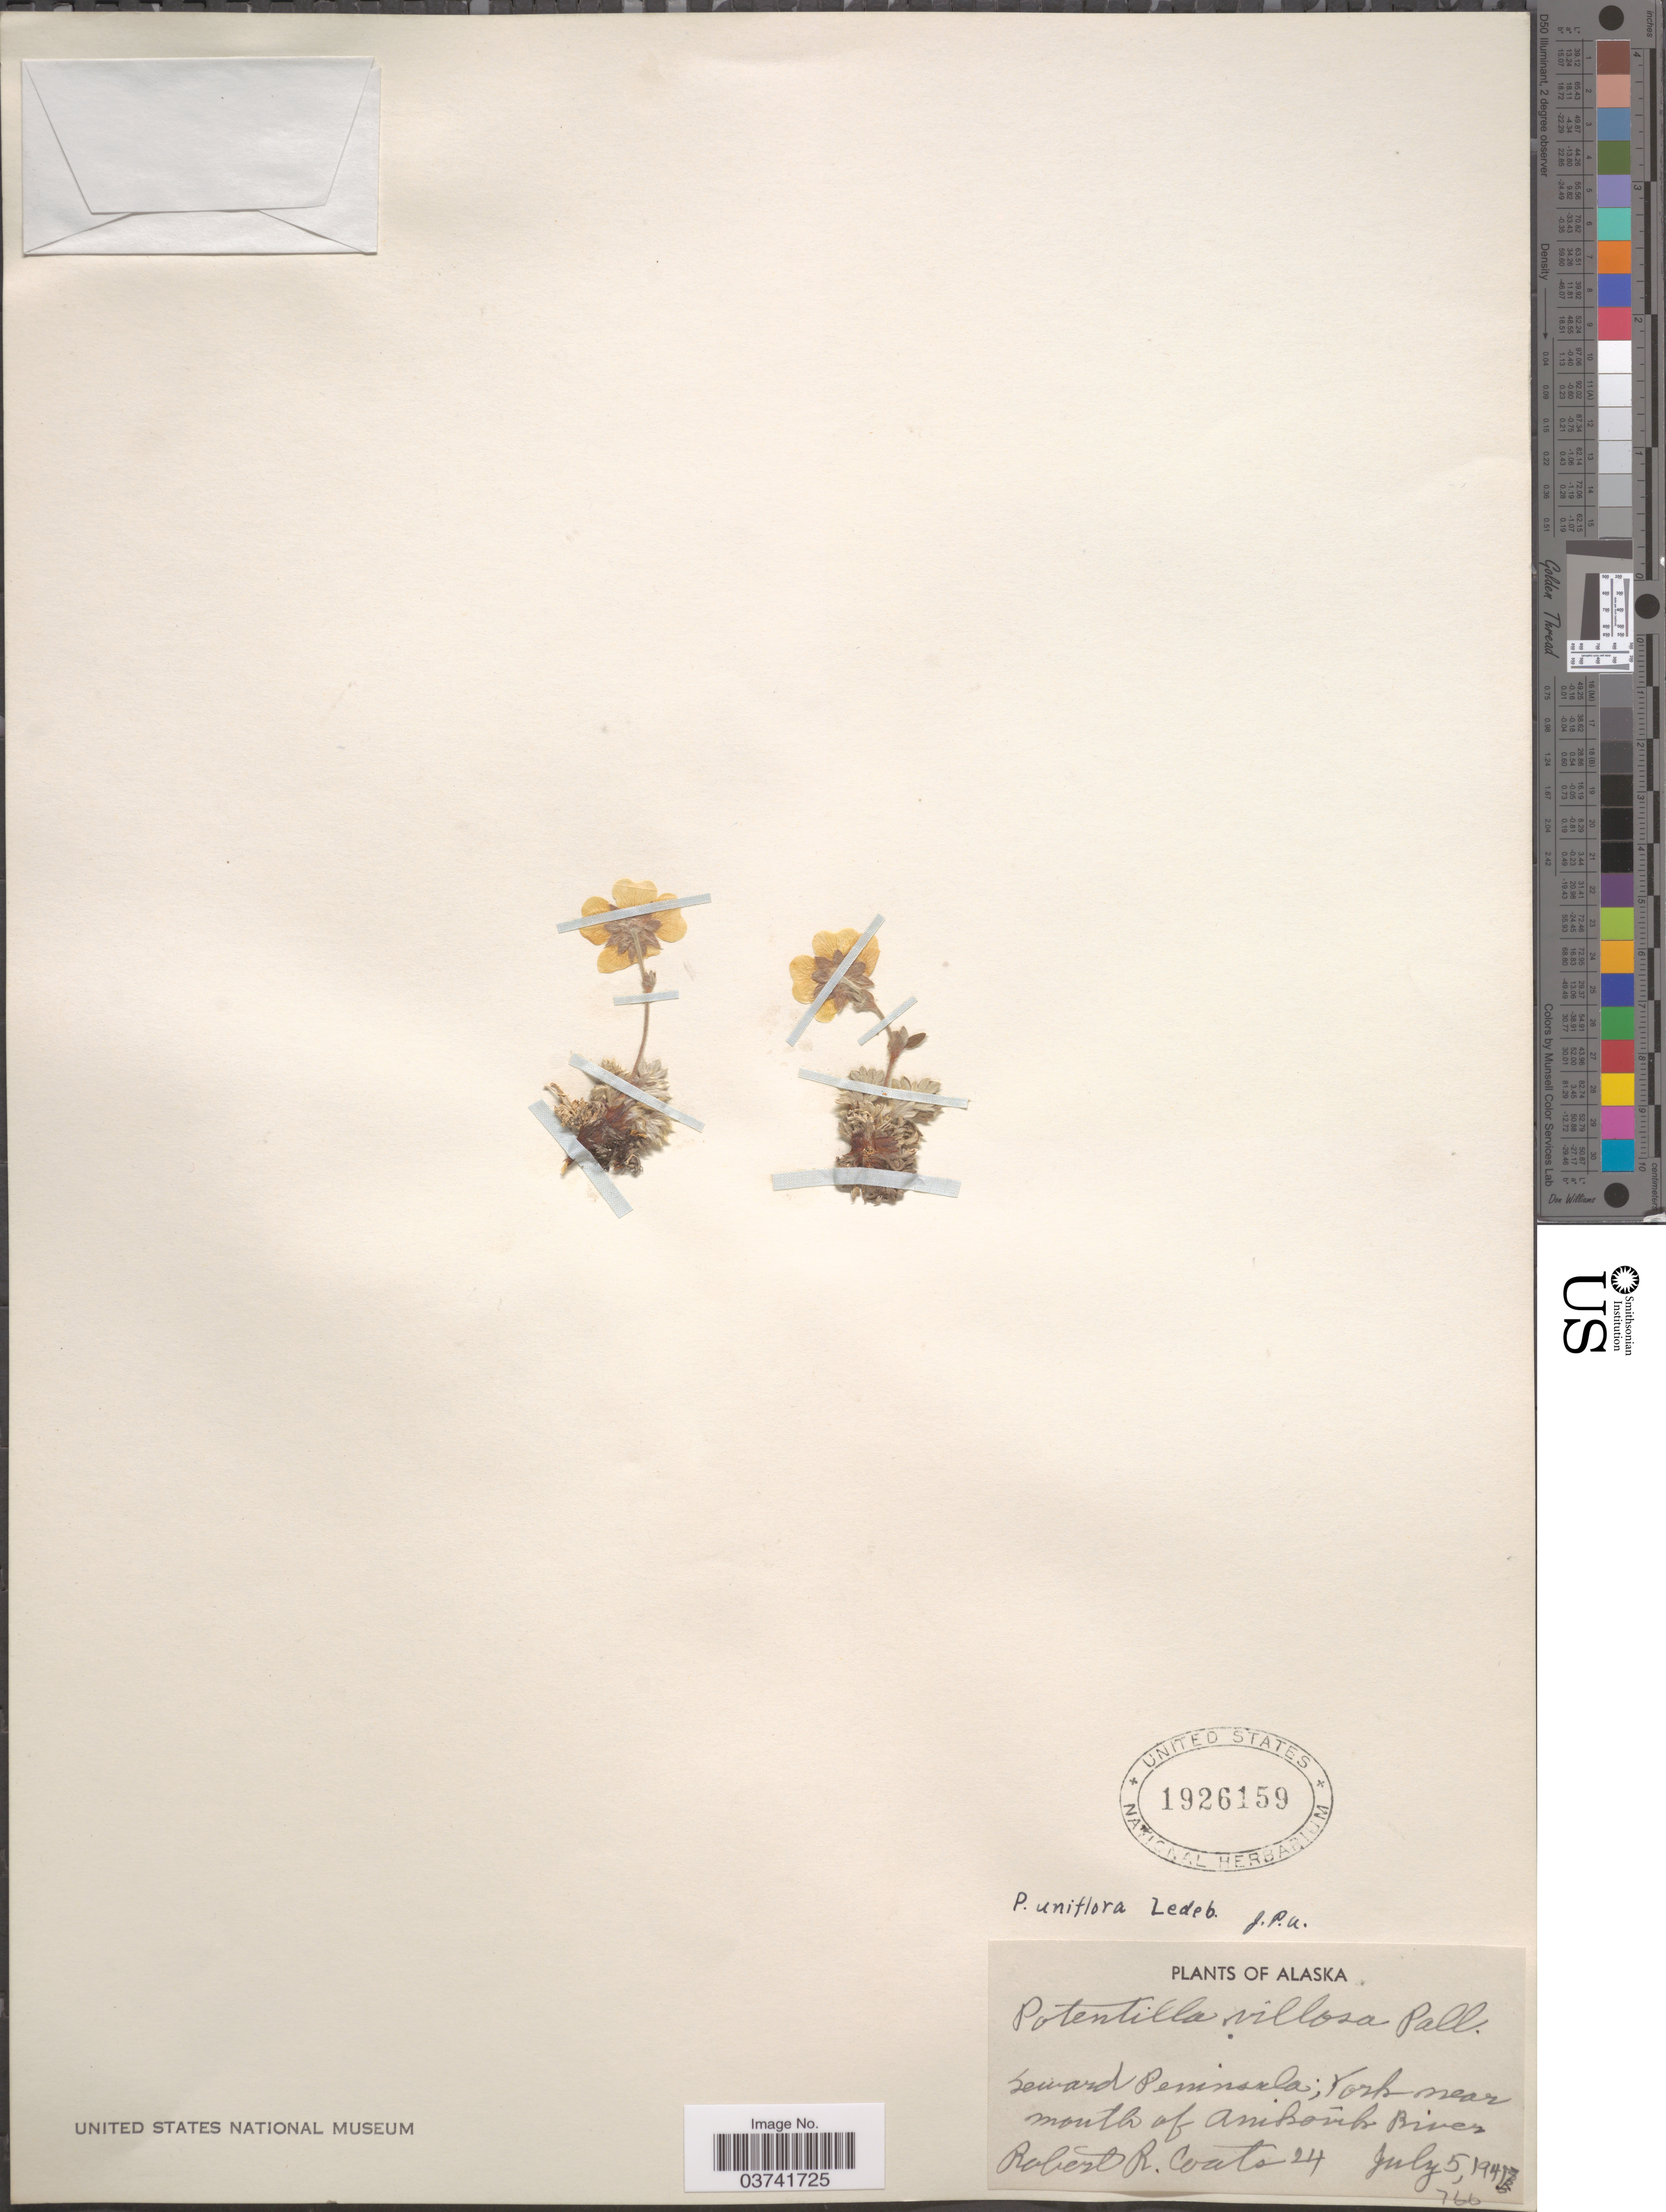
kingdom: Plantae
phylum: Tracheophyta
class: Magnoliopsida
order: Rosales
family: Rosaceae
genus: Potentilla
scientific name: Potentilla uniflora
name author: Ledeb.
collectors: R. Coats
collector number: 24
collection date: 1941-07-05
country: United States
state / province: Alaska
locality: Seward Peninsula; York near mouth of Anikovik River.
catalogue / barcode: US 1926159